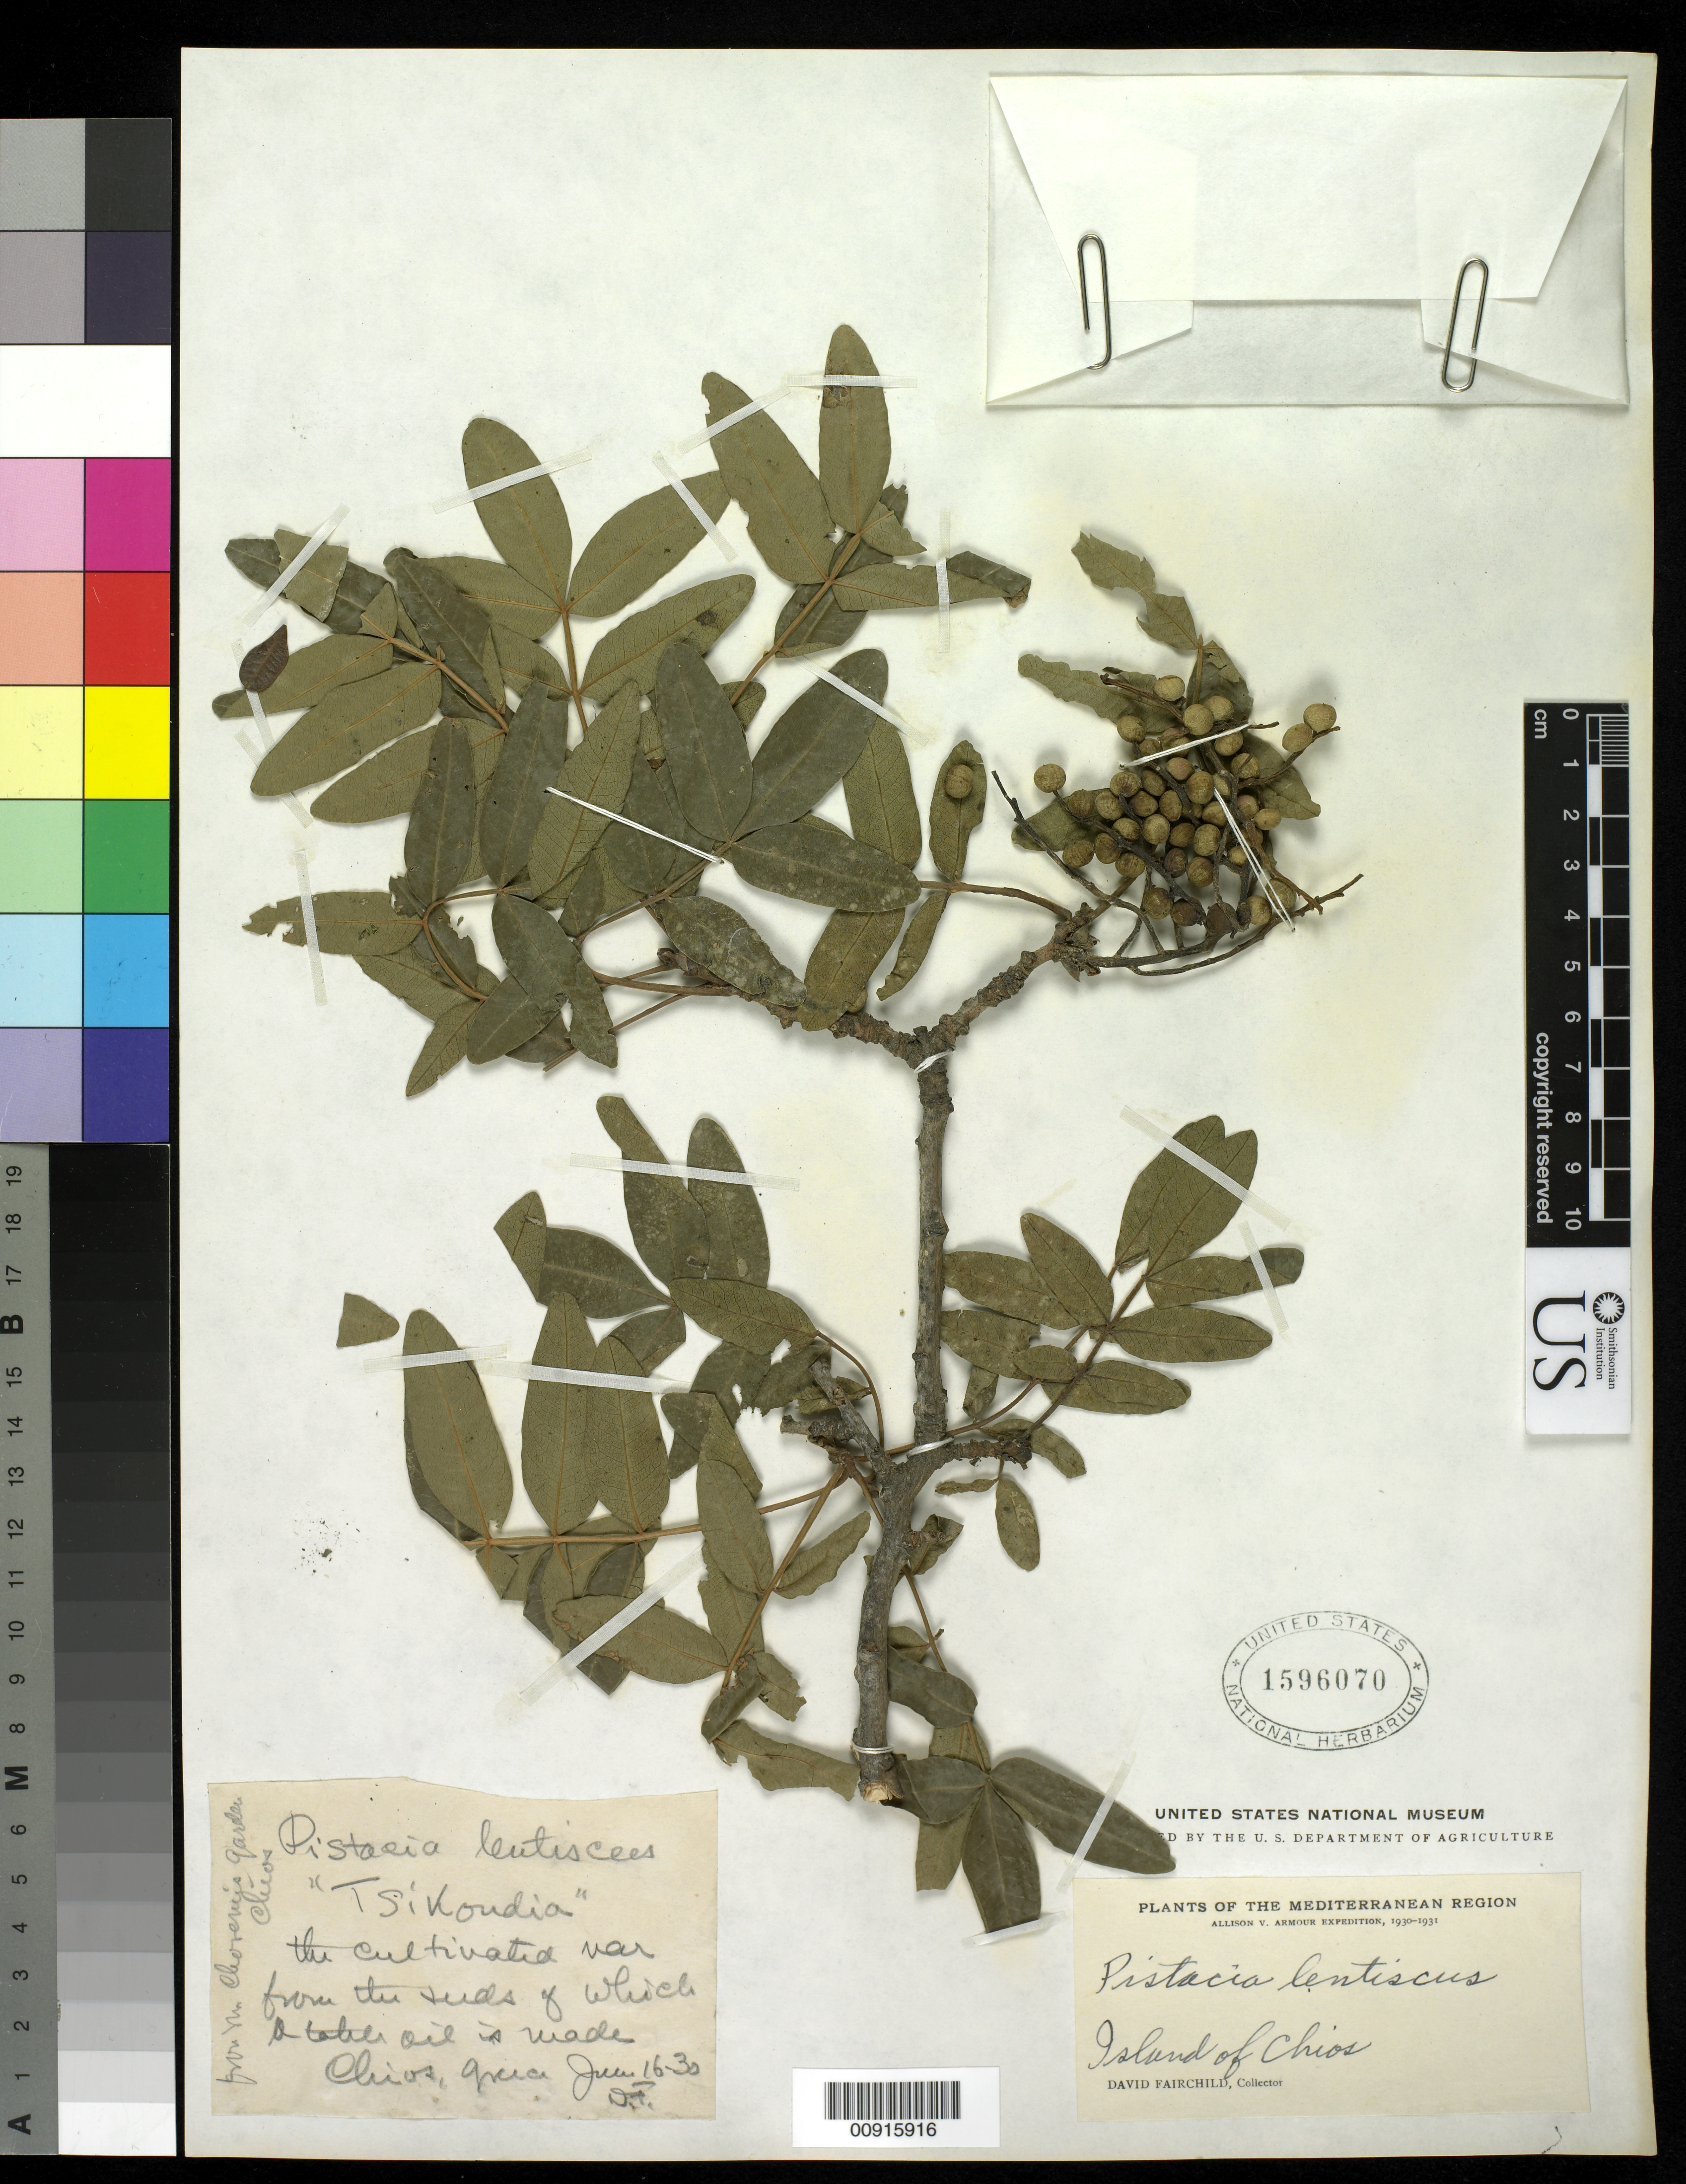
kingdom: Plantae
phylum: Tracheophyta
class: Magnoliopsida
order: Sapindales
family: Anacardiaceae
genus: Pistacia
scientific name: Pistacia lentiscus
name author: L.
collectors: D. Fairchild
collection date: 1930-06-16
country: Greece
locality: Island of Chios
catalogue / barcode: US 1596070